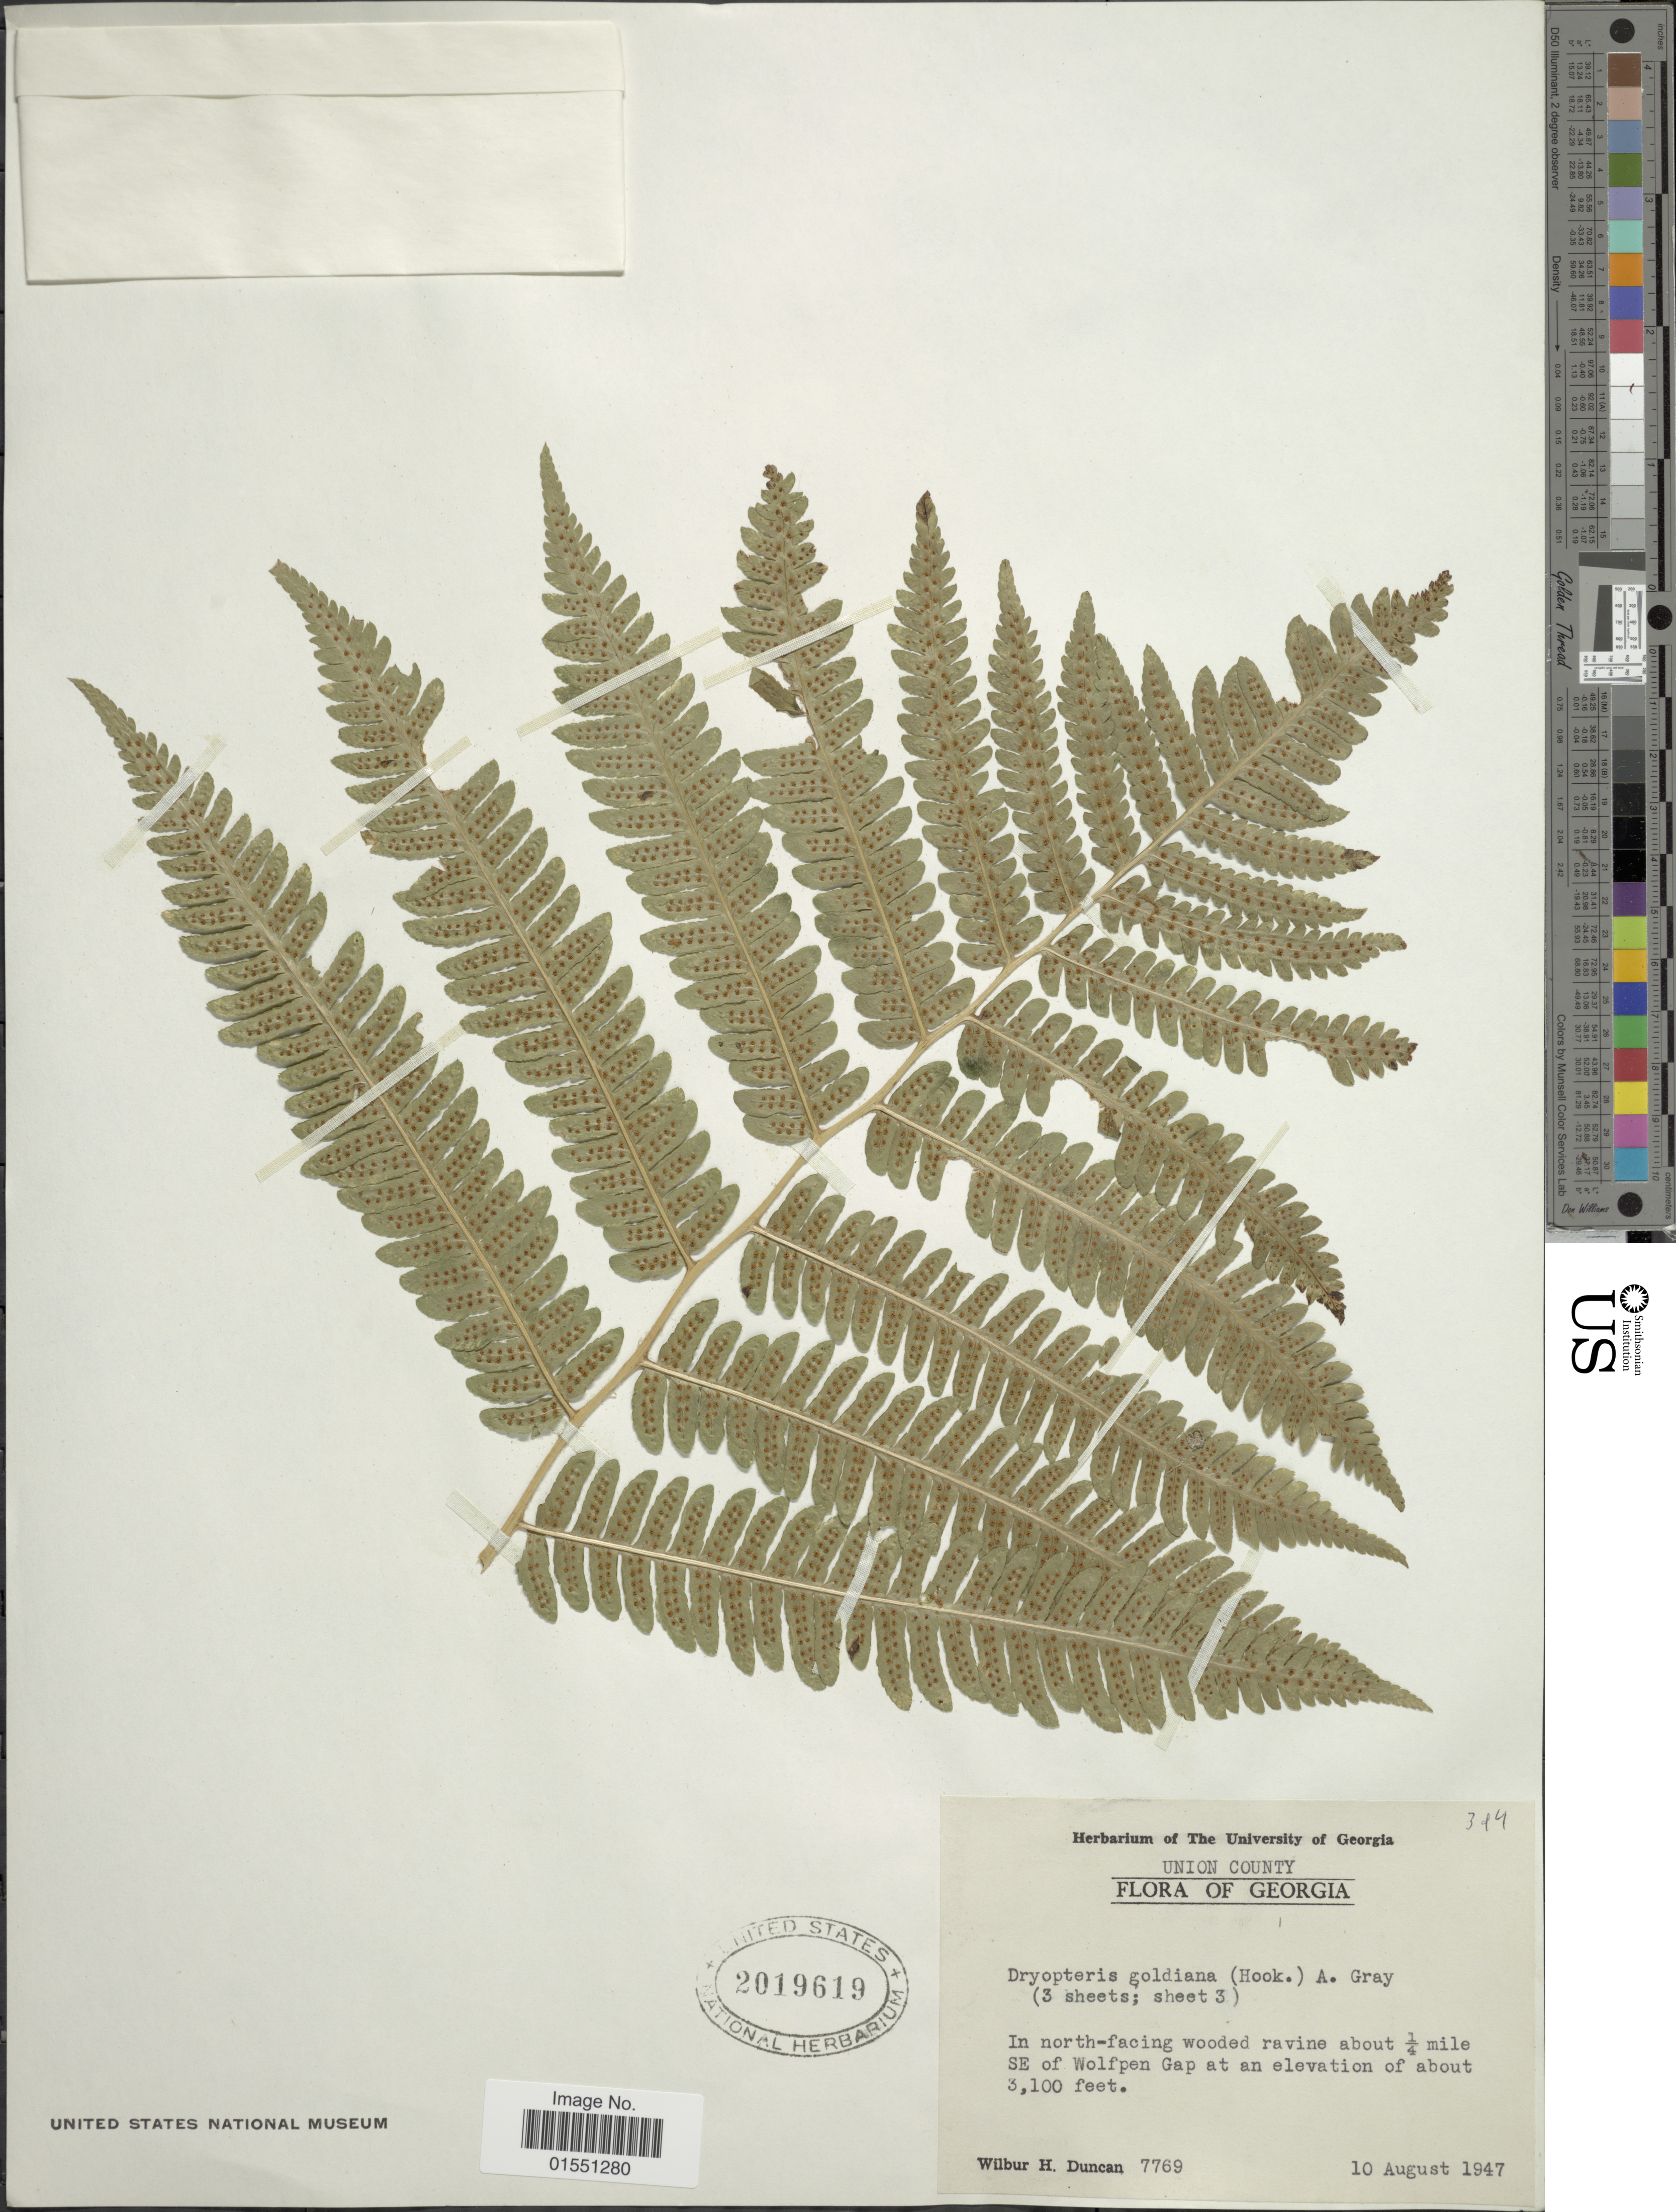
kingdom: Plantae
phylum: Tracheophyta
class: Polypodiopsida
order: Polypodiales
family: Dryopteridaceae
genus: Dryopteris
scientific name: Dryopteris goldiana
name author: (Hook. ex Goldie) A. Gray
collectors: W. H. Duncan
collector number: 7769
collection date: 1947-08-10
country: United States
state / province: Georgia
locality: Union County. In north-facing wooded ravine about ¼ mile SE of Wolfpen Gap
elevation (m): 945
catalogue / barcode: US 2019619